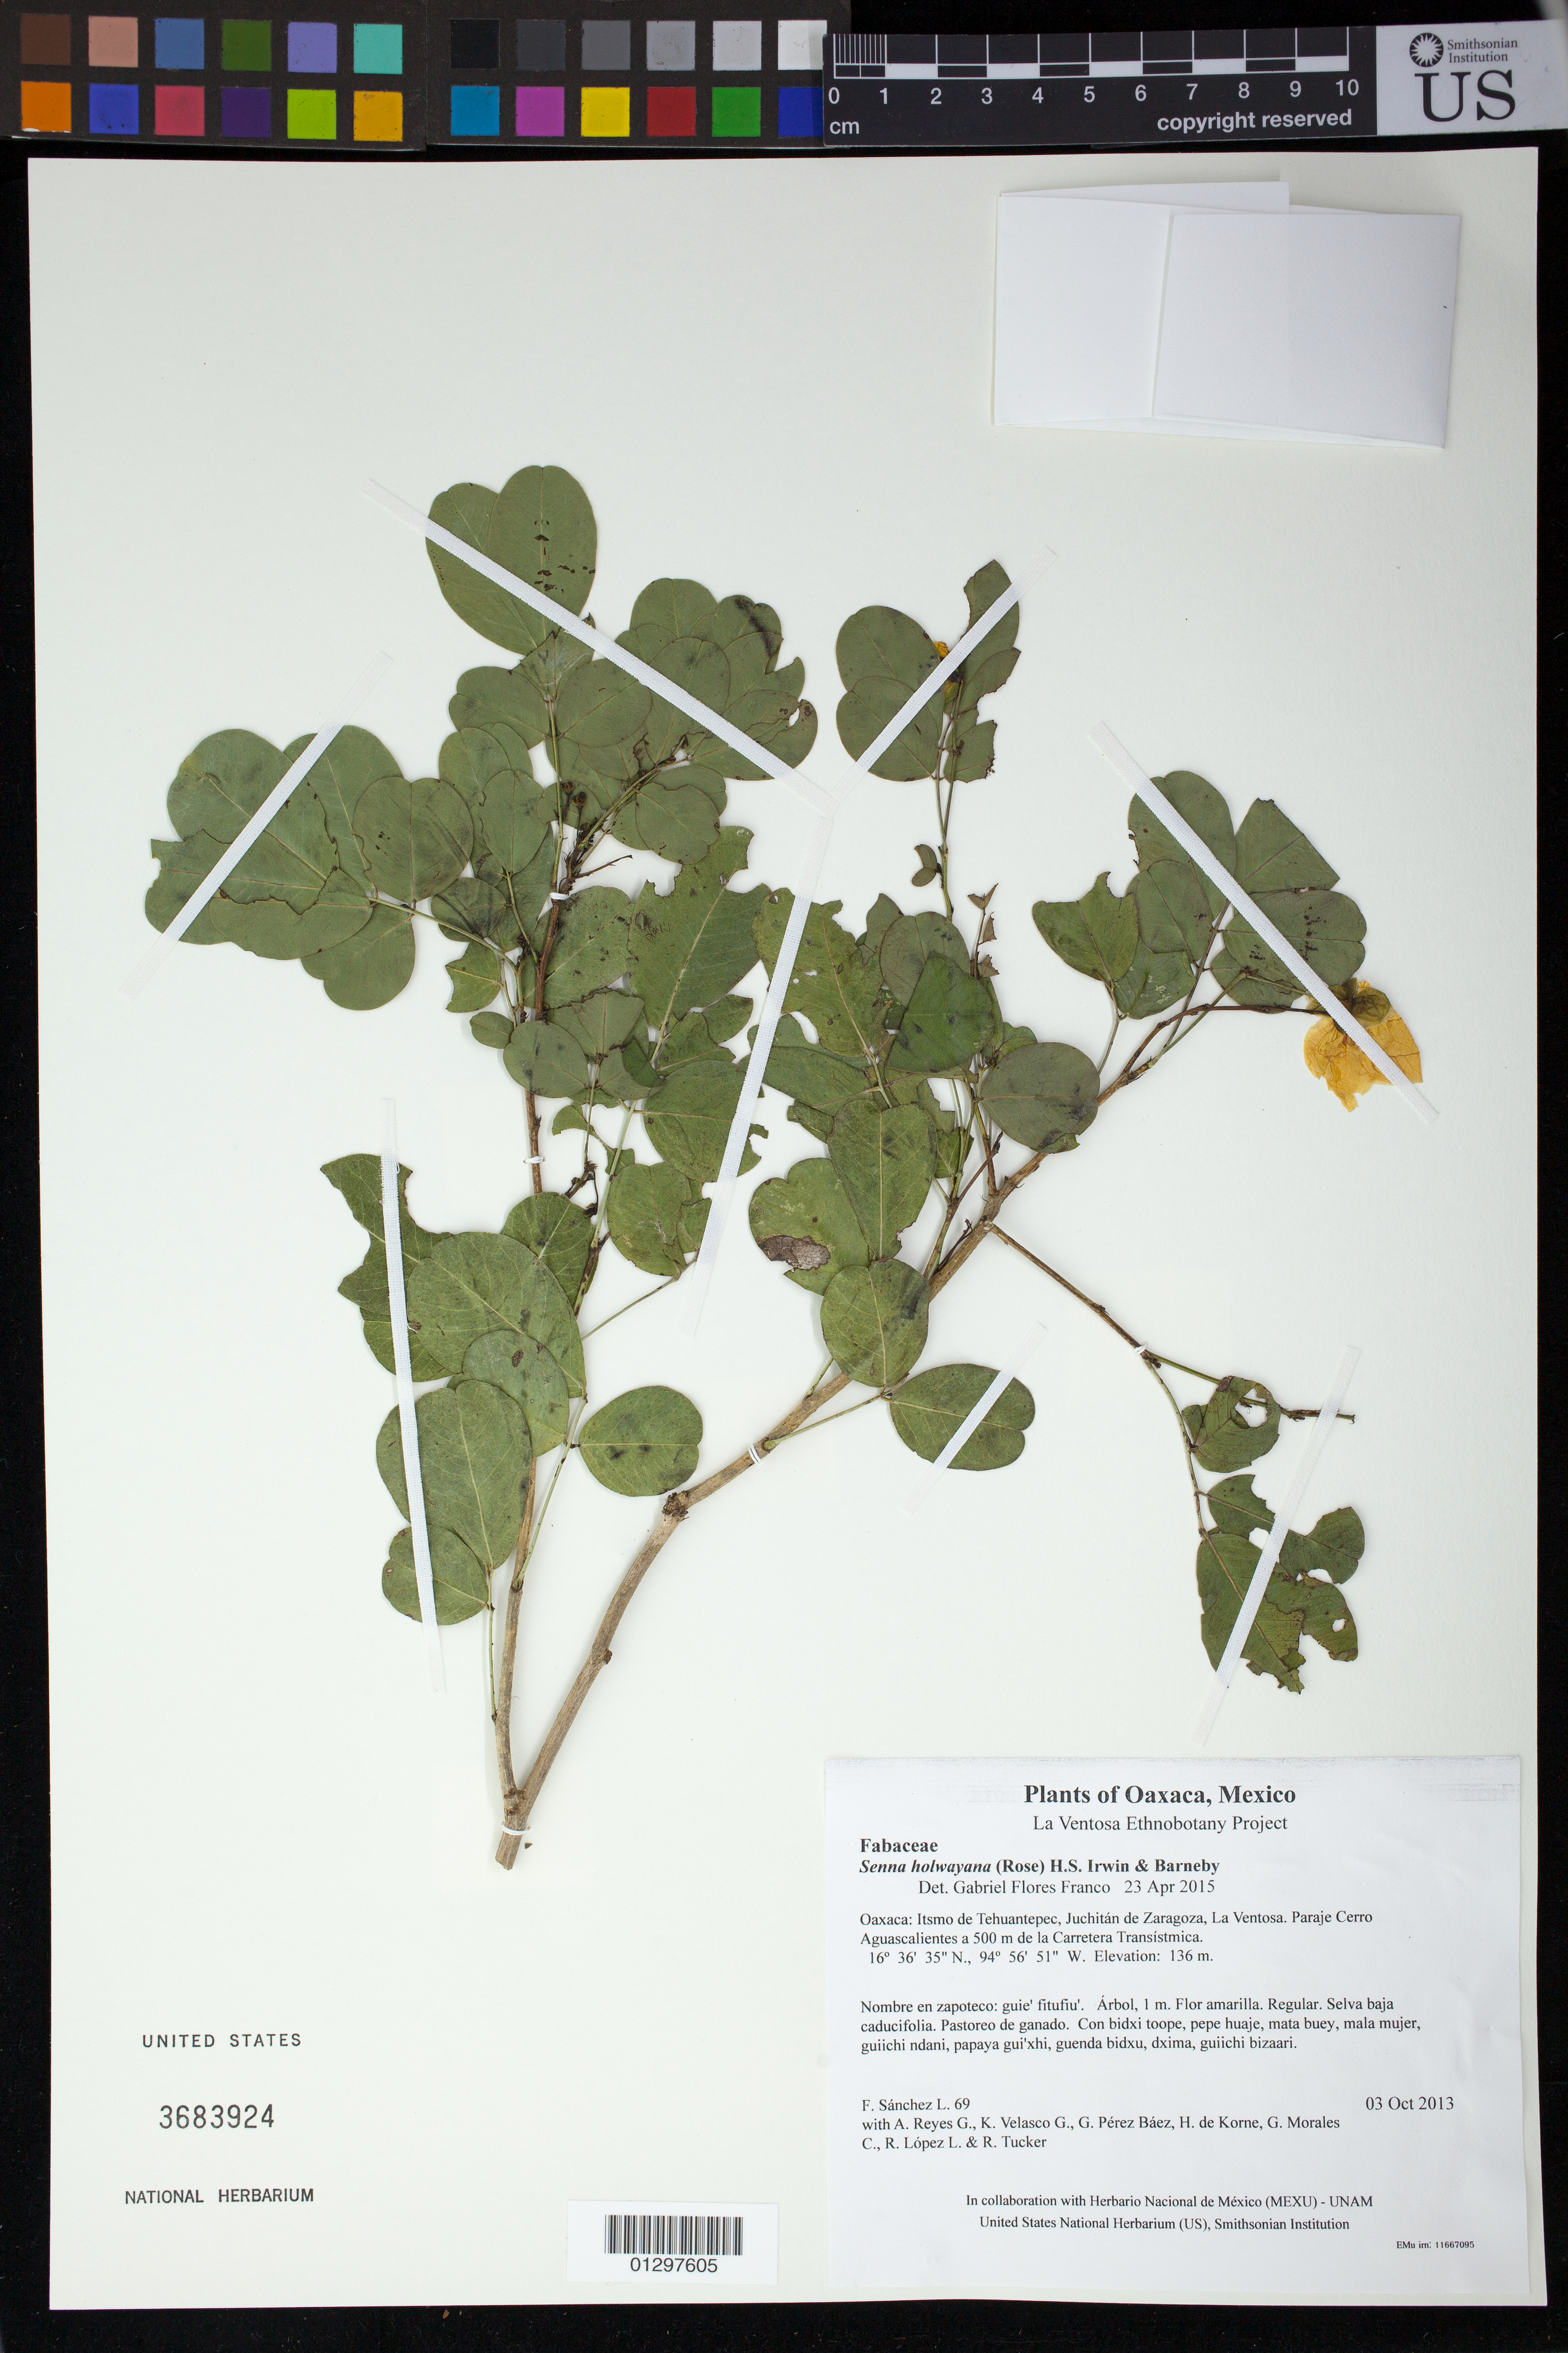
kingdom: Plantae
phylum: Tracheophyta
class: Magnoliopsida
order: Fabales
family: Fabaceae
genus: Senna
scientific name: Senna holwayana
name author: (Rose) H.S. Irwin & Barneby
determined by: Flores Franco, G.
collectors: F. Sánchez L., A. Reyes G., K. Velasco G., G. Pérez Báez, H. de Korne, G. Morales C., R. López L. & R. Tucker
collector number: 69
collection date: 2013-10-03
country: Mexico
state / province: Oaxaca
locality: Itsmo de Tehuantepec, Juchitán de Zaragoza, La Ventosa. Paraje Cerro Aguascalientes a 500 m de la Carretera Transístmica.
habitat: Selva baja caducifolia. Pastoreo de ganado.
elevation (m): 136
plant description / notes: MEXU, US; Yaga. 1 m. Guie' naguchi. Nuu.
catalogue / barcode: US 3683924